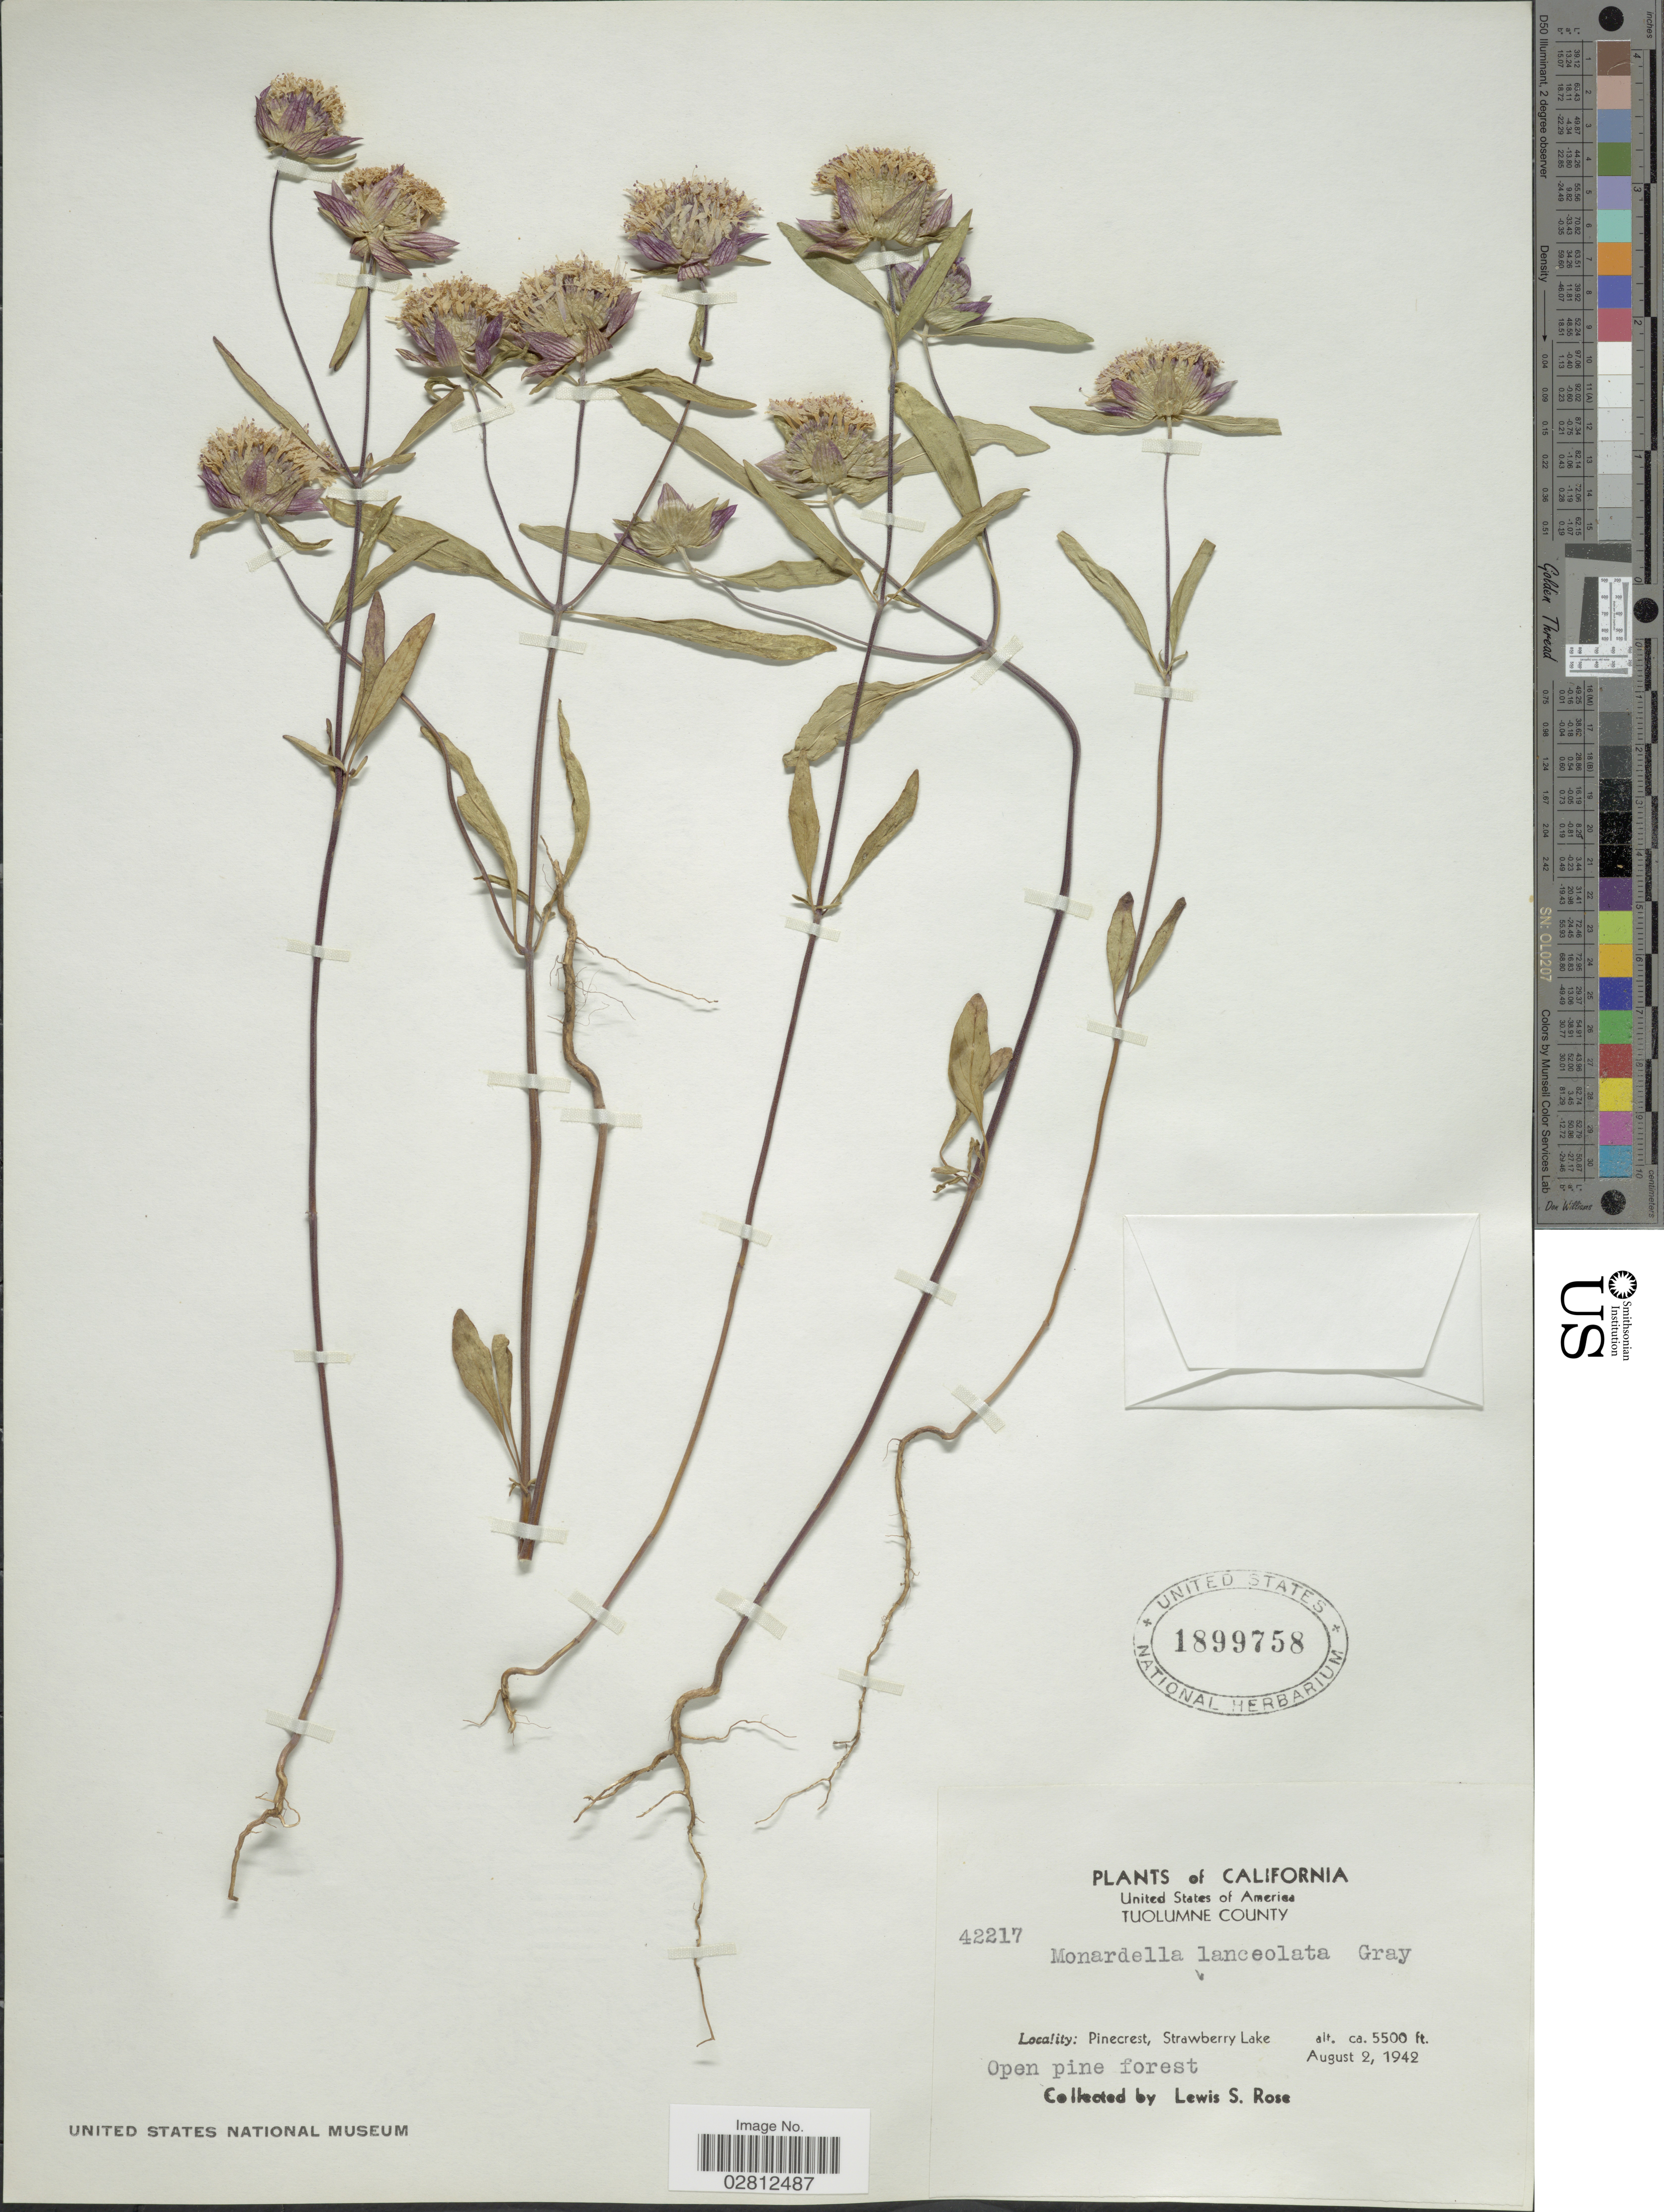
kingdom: Plantae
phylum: Tracheophyta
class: Magnoliopsida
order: Lamiales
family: Lamiaceae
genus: Monardella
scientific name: Monardella lanceolata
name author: A. Gray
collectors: L. S. Rose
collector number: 42217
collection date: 1942-08-02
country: United States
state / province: California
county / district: Tuolumne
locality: United States of America, Tuolumne County, Pinecrest, Strawberry Lake.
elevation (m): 1676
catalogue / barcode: US 1899758